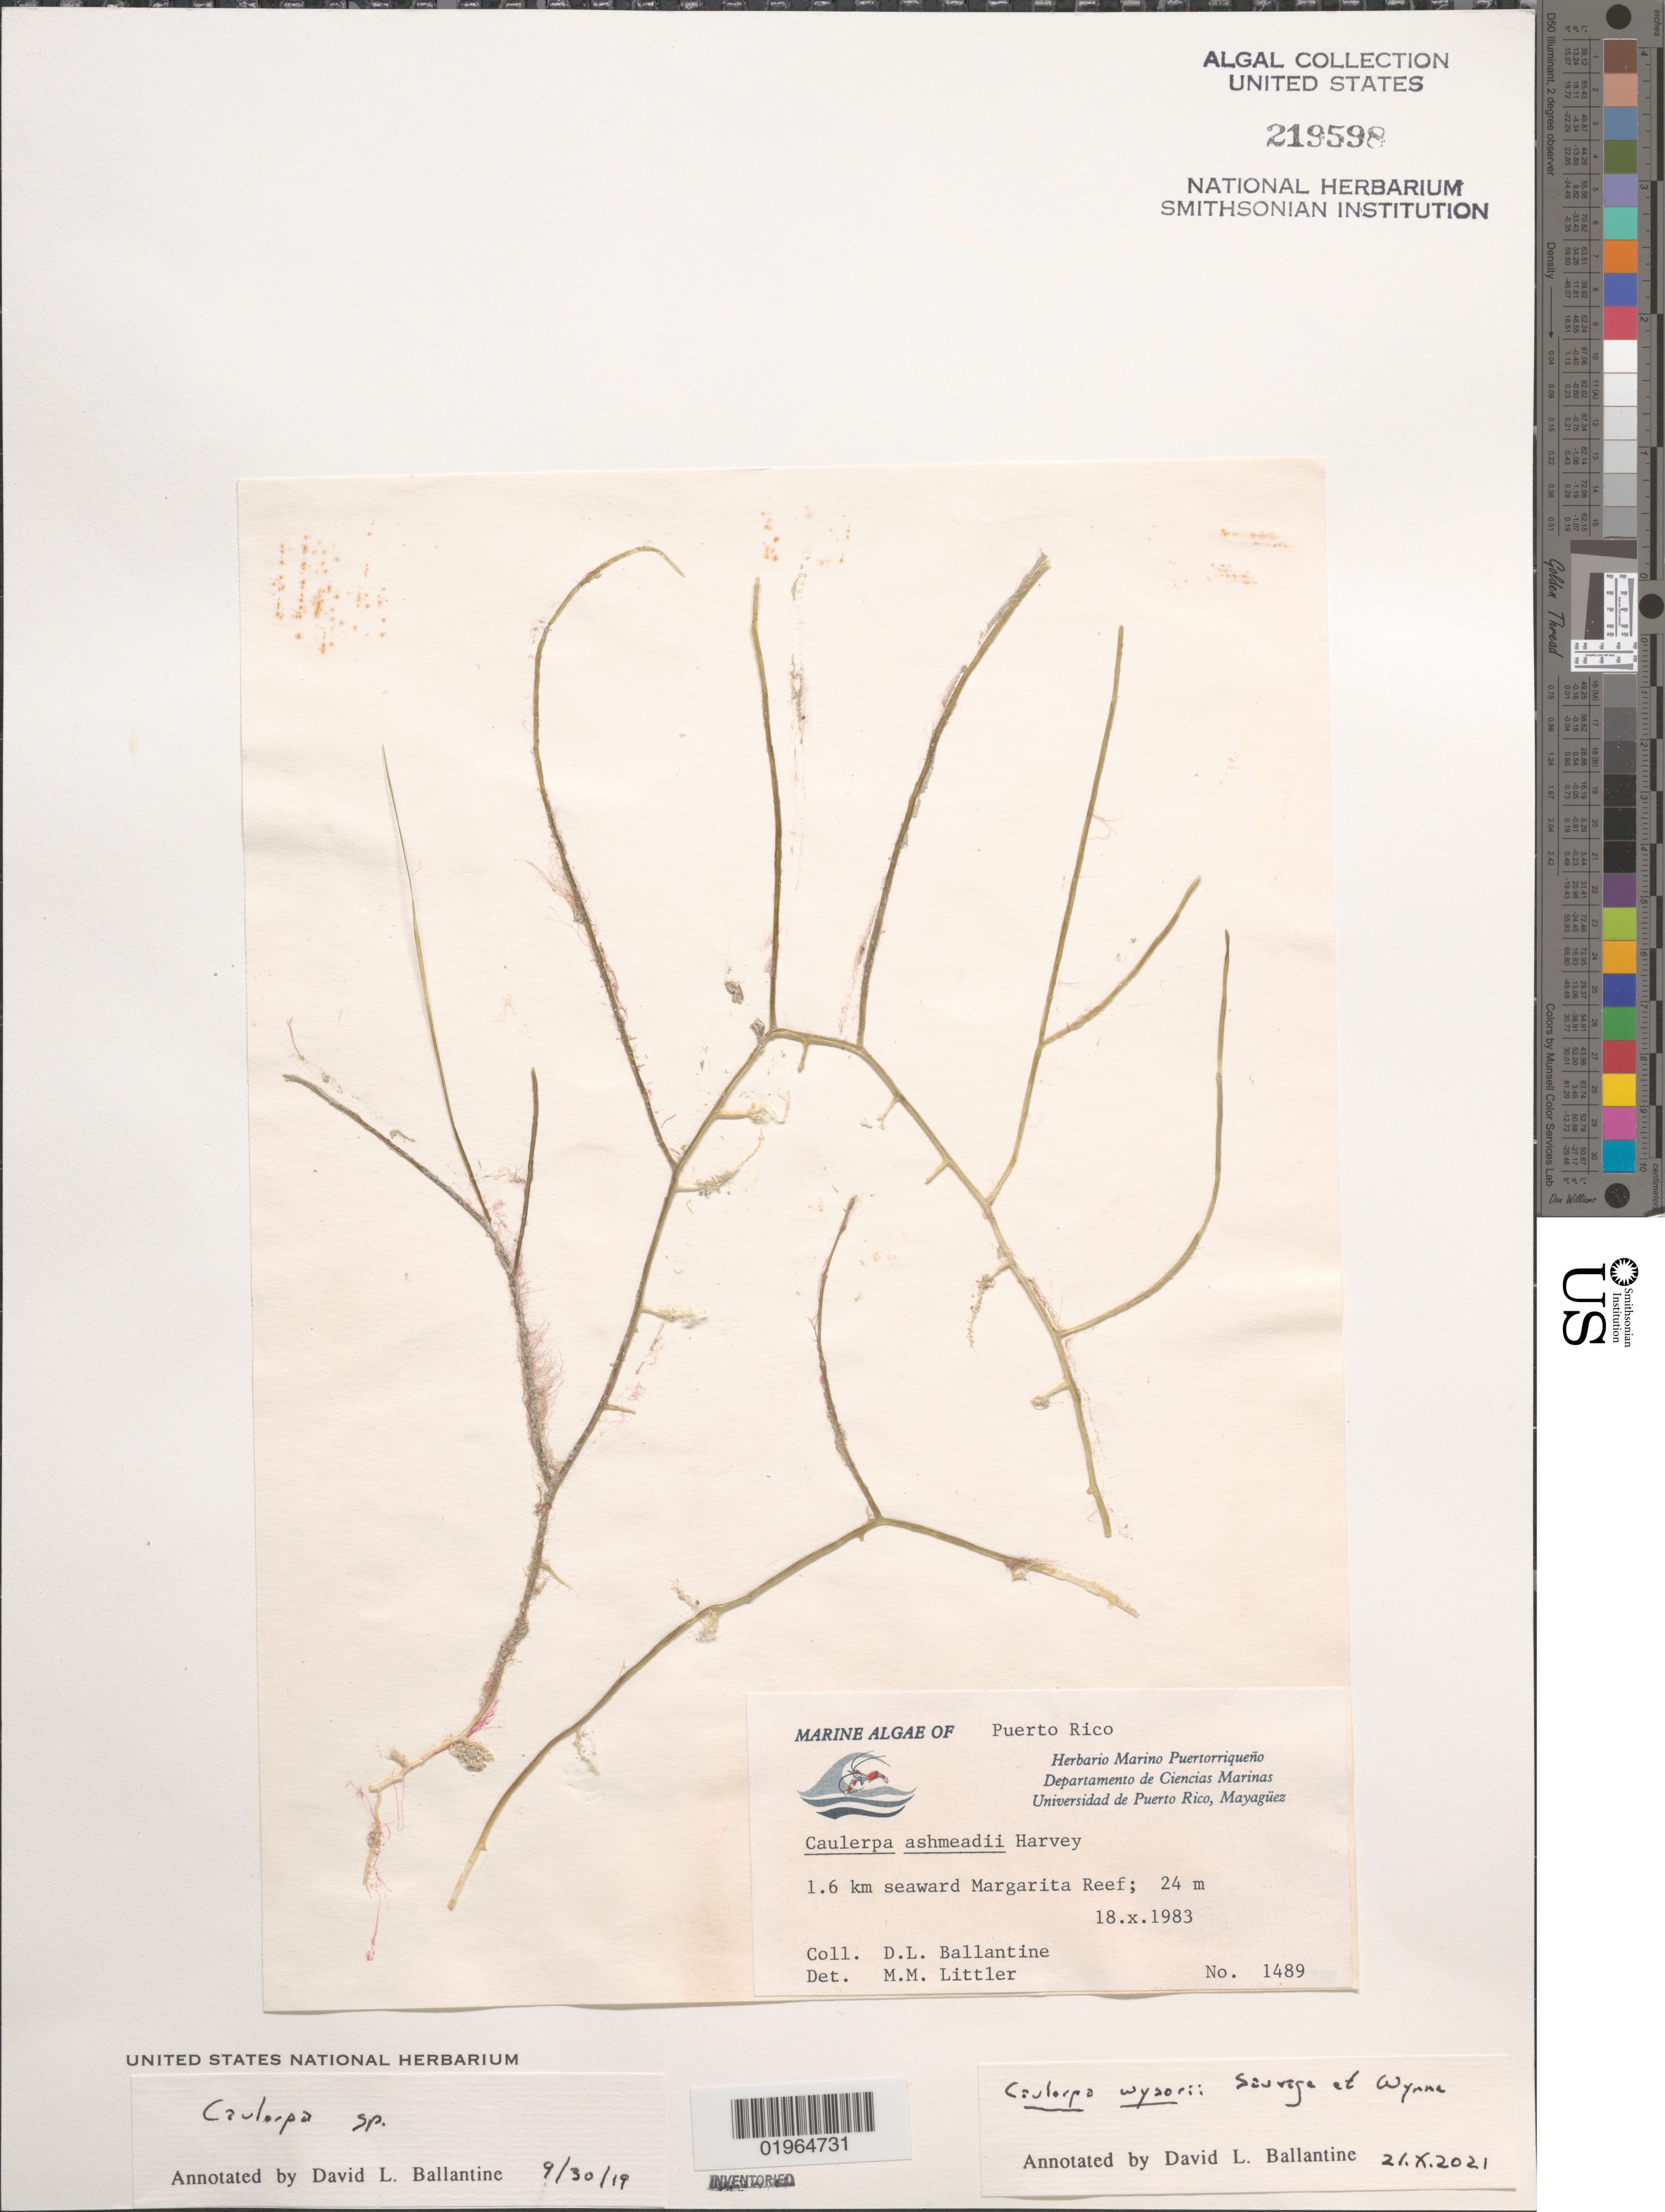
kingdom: Plantae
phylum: Chlorophyta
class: Ulvophyceae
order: Bryopsidales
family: Caulerpaceae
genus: Caulerpa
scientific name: Caulerpa wysorii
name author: Sauvage & M.J. Wynne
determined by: Ballantine, D. L.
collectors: D.L. Ballantine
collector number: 1489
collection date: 1983-10-18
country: Puerto Rico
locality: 1.6 km seaward Margarita Reef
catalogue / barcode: US 219598